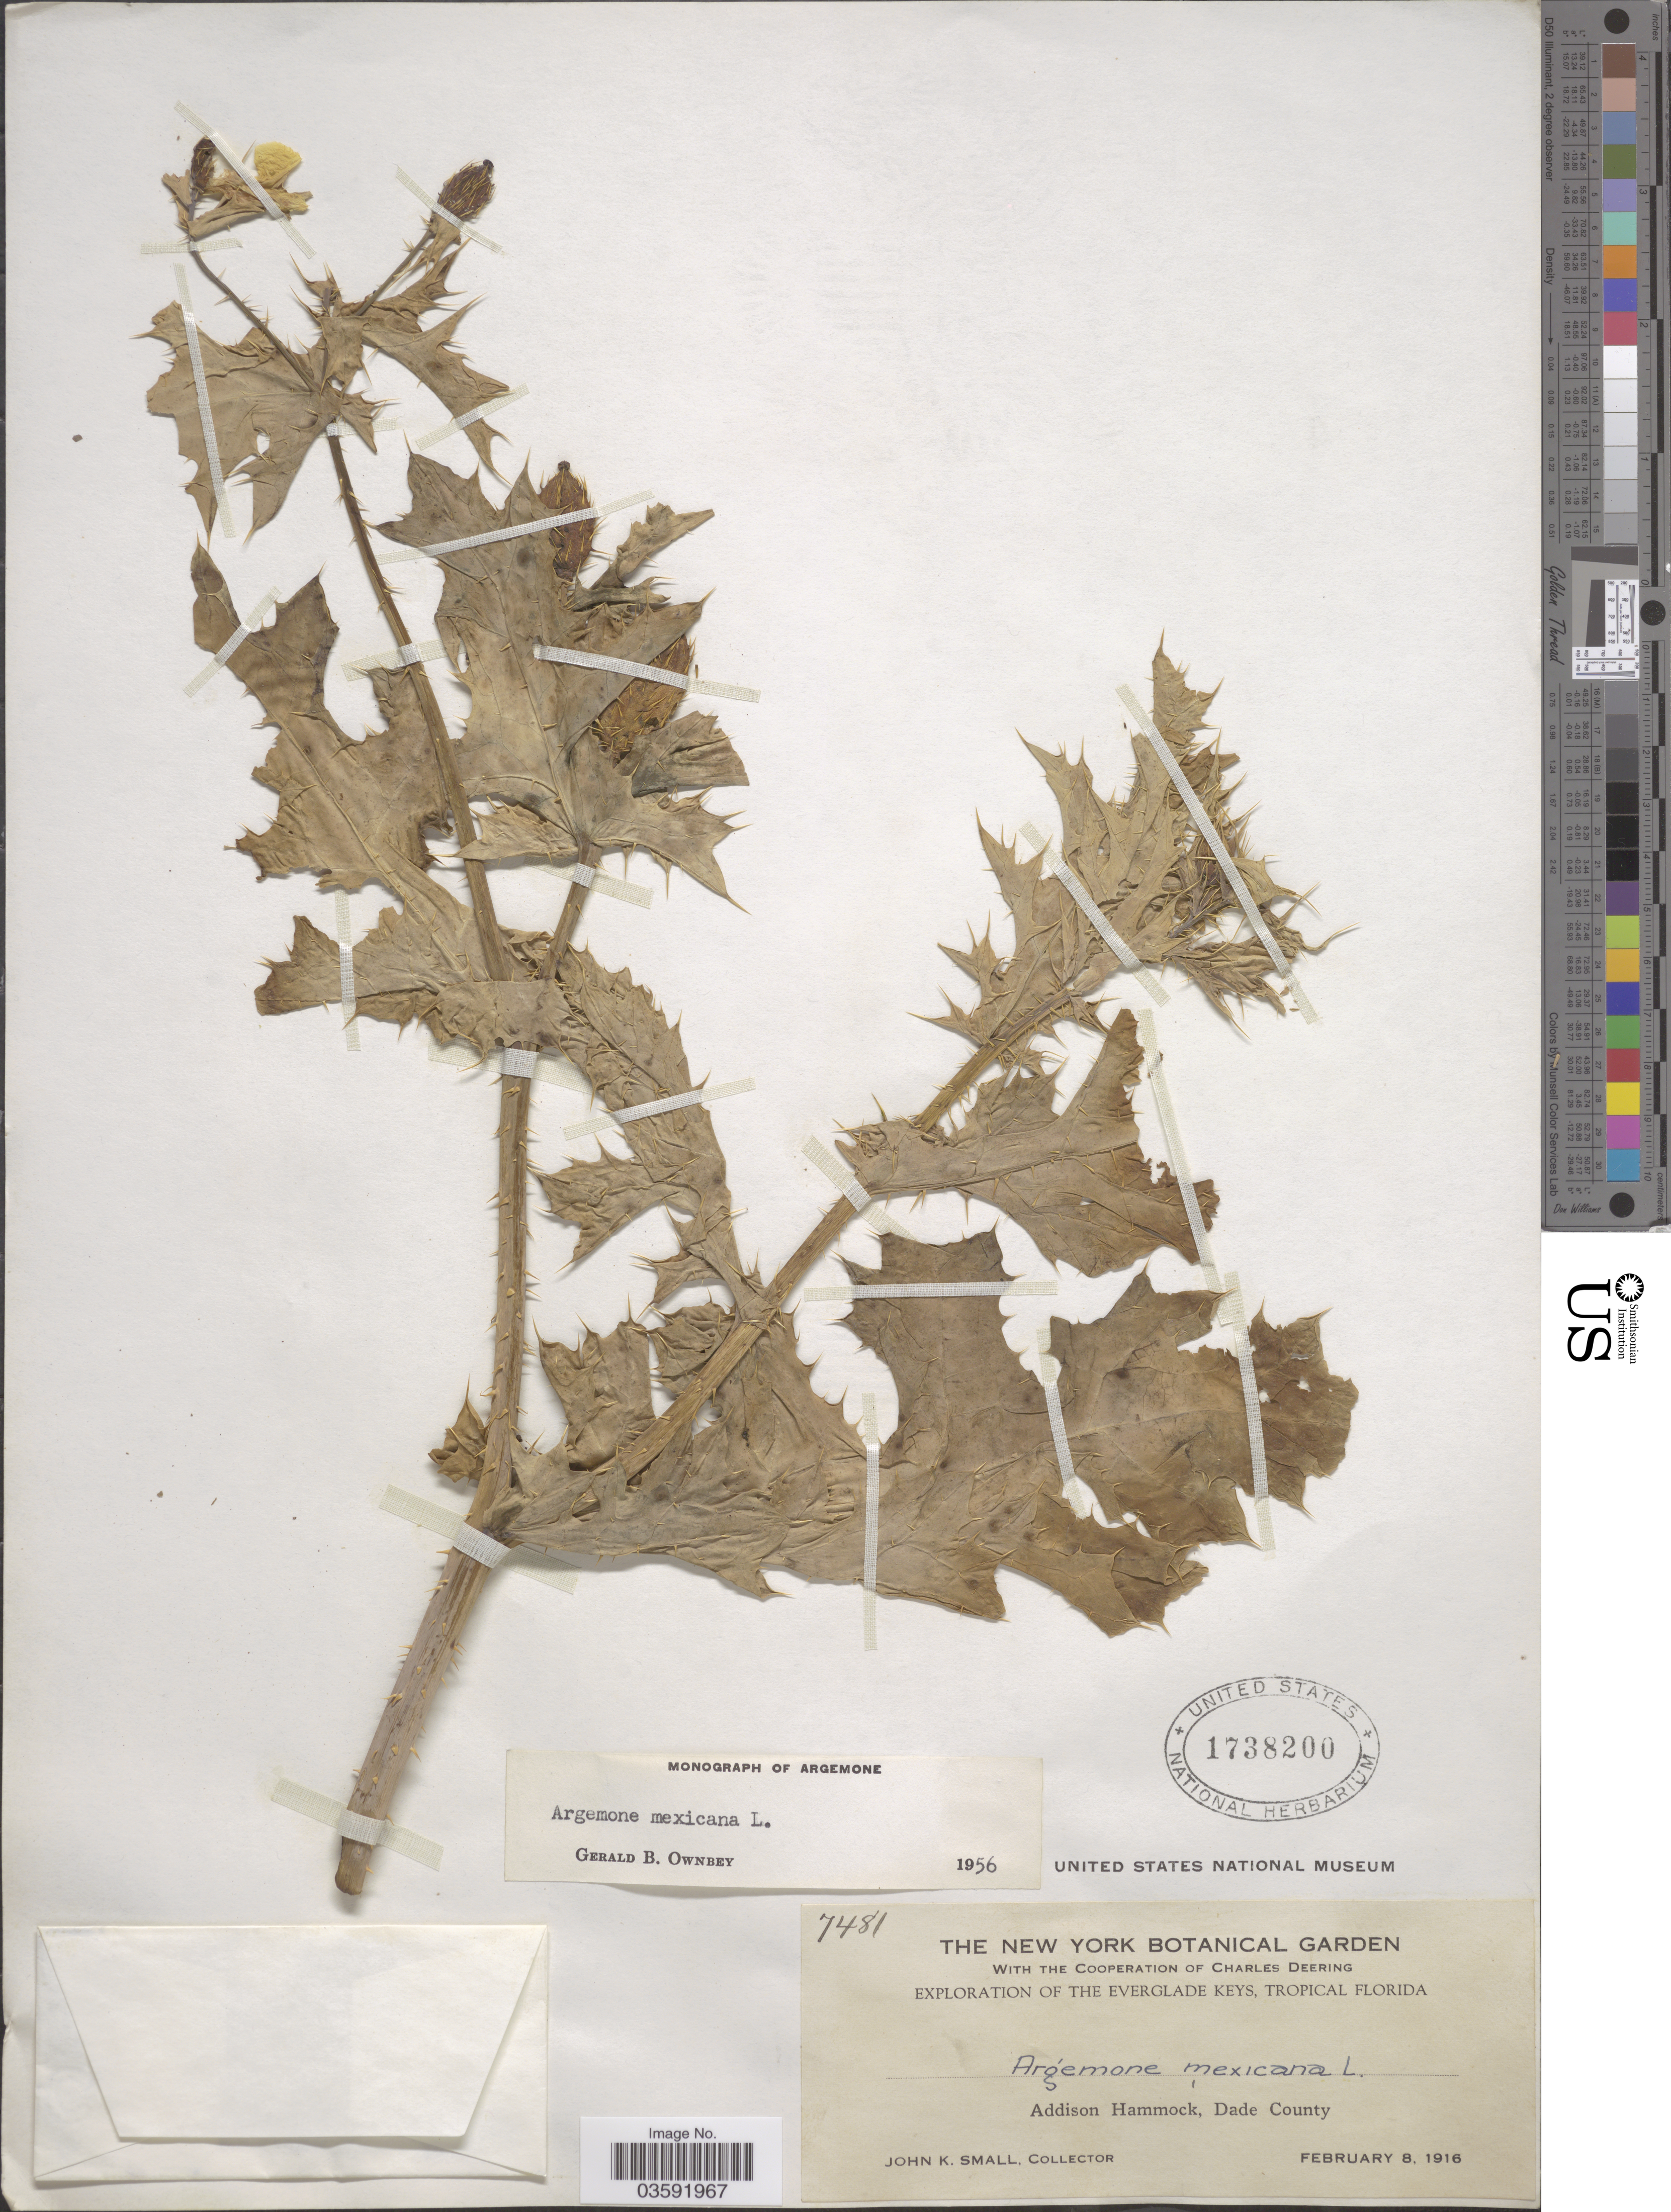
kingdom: Plantae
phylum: Tracheophyta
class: Magnoliopsida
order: Ranunculales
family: Papaveraceae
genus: Argemone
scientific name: Argemone mexicana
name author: L.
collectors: J. K. Small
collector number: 7481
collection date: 1916-02-08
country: United States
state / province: Florida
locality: The Everglade Keys, Tropical Florida. Addison Hammock, Dade County.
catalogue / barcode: US 1738200